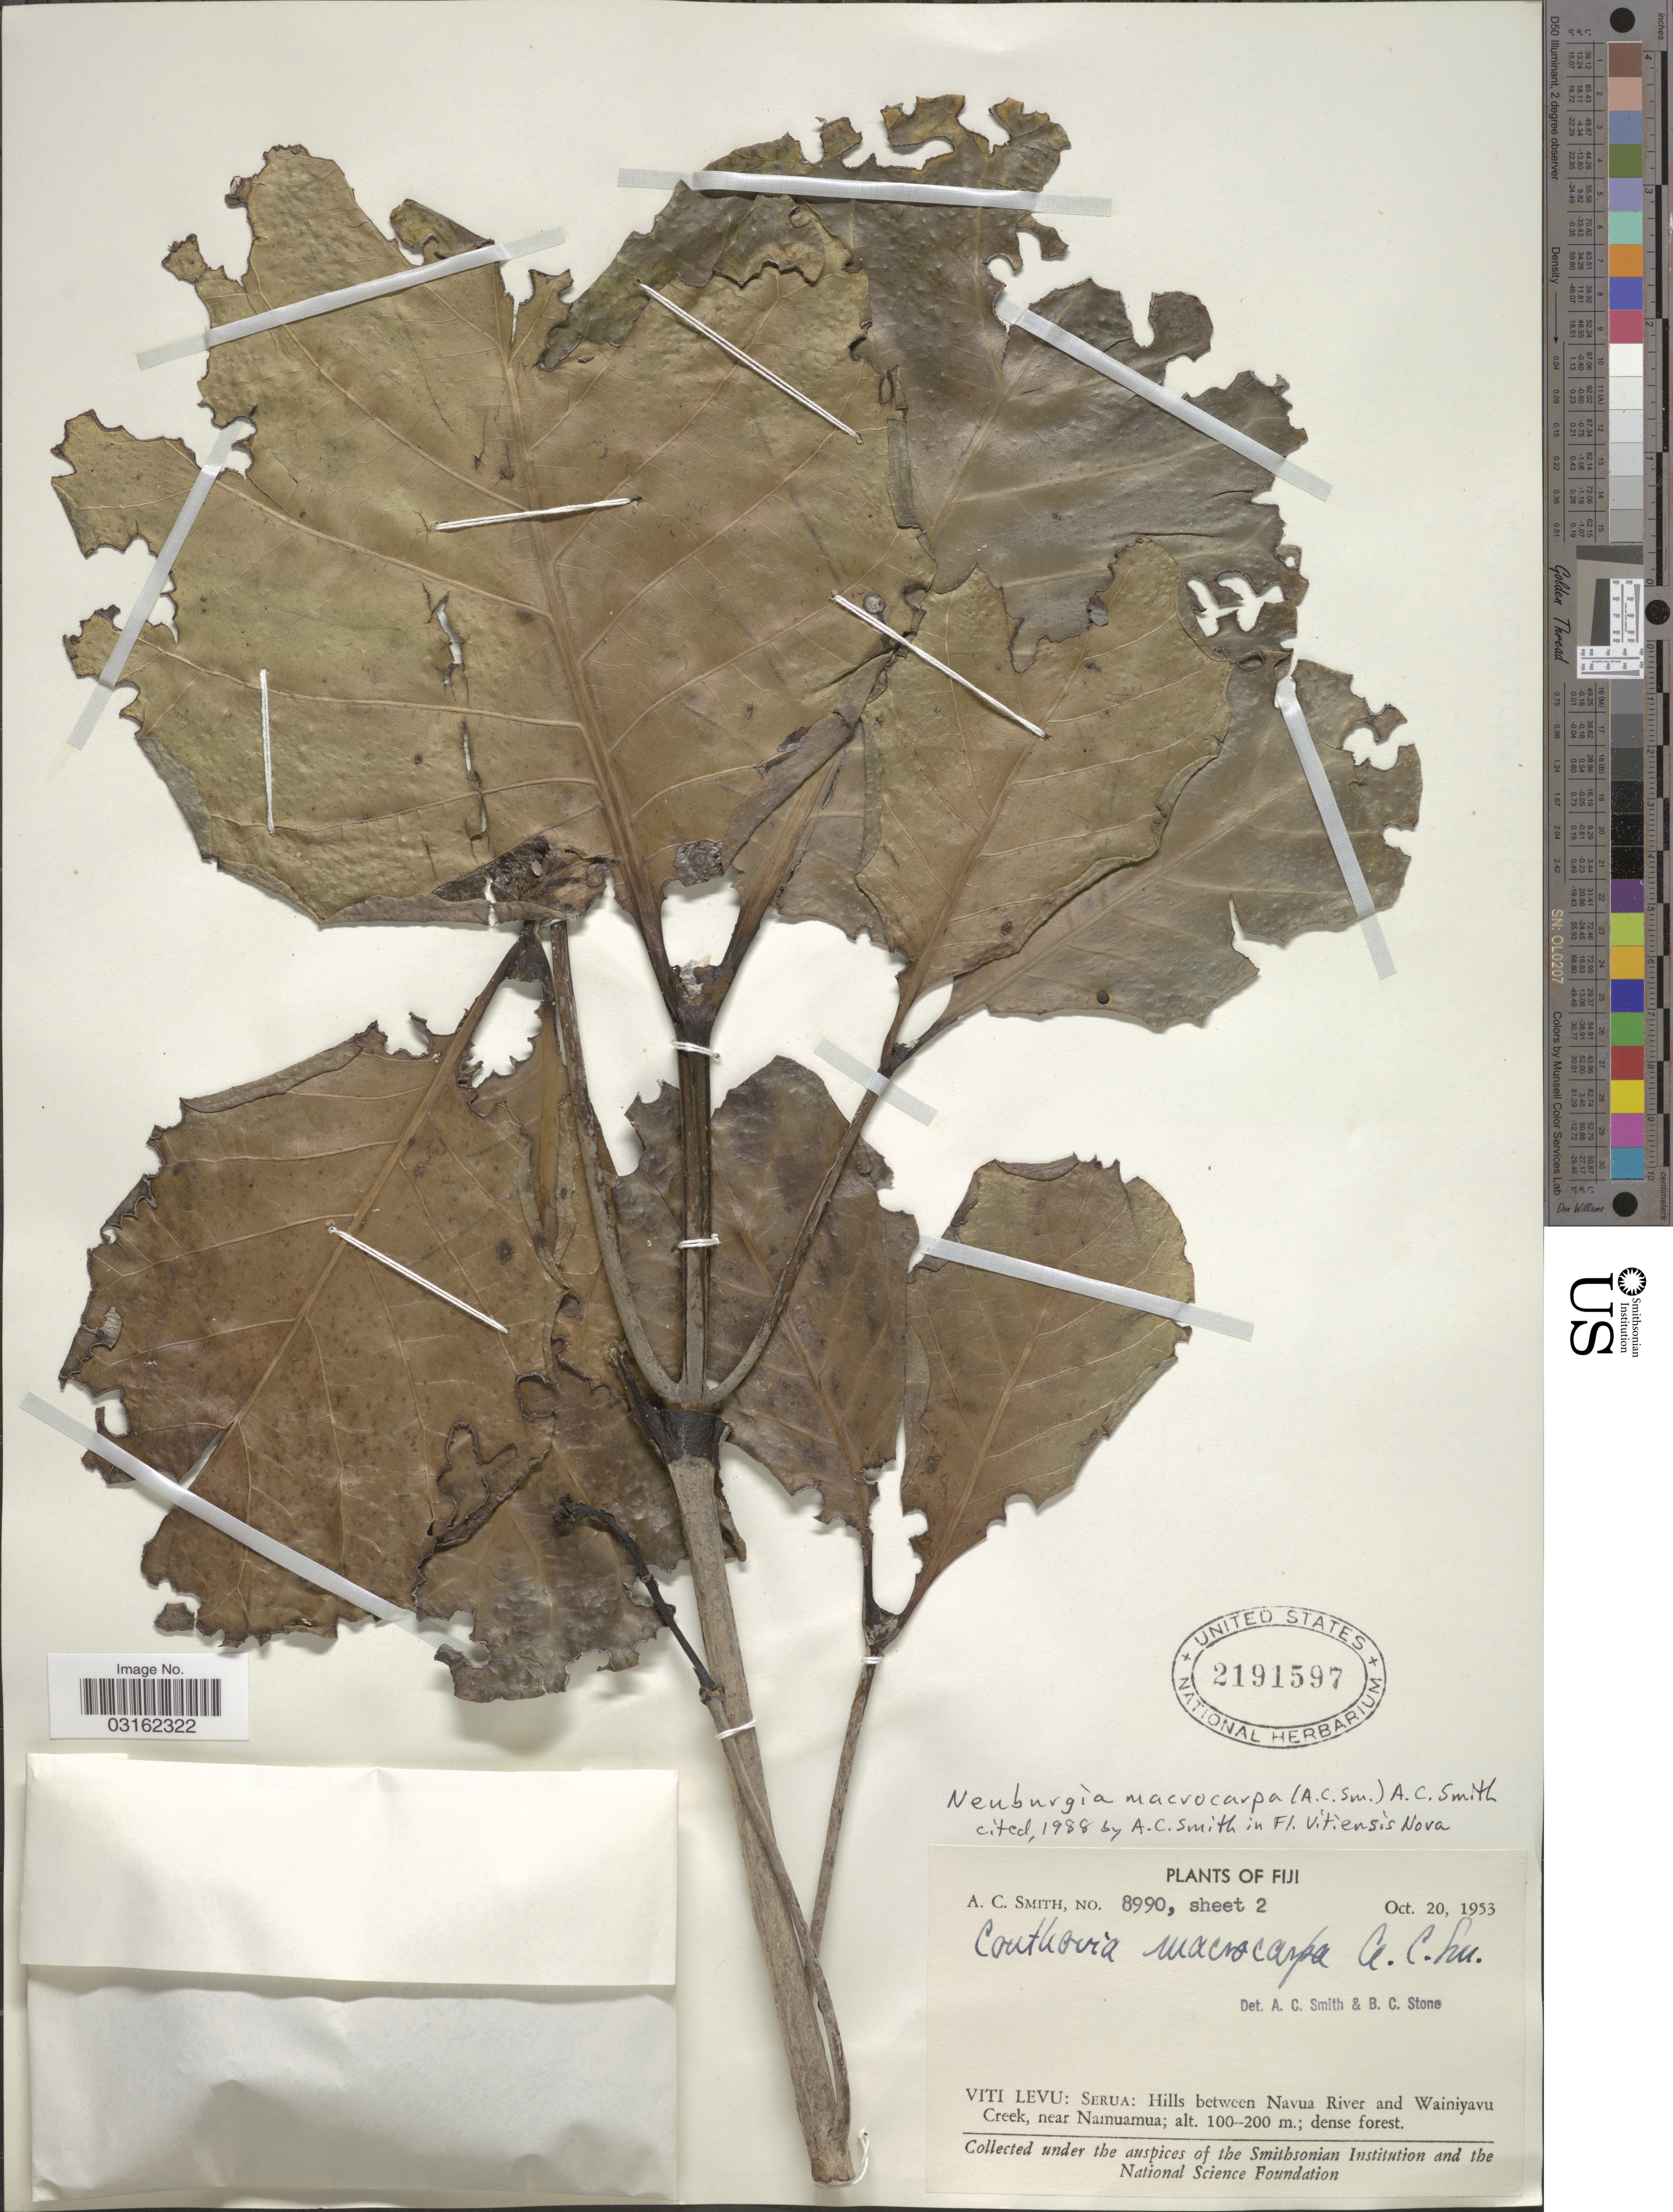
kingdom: Plantae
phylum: Tracheophyta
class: Magnoliopsida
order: Gentianales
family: Loganiaceae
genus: Neuburgia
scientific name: Neuburgia macrocarpa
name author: (A.C. Sm.) A.C. Sm.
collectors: A. C. Smith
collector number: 8990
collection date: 1953-10-20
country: Fiji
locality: Viti Levu: Serua: Hills between Navua River and Wainiyavu Creek, near Namuamua.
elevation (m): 100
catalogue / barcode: US 2191597